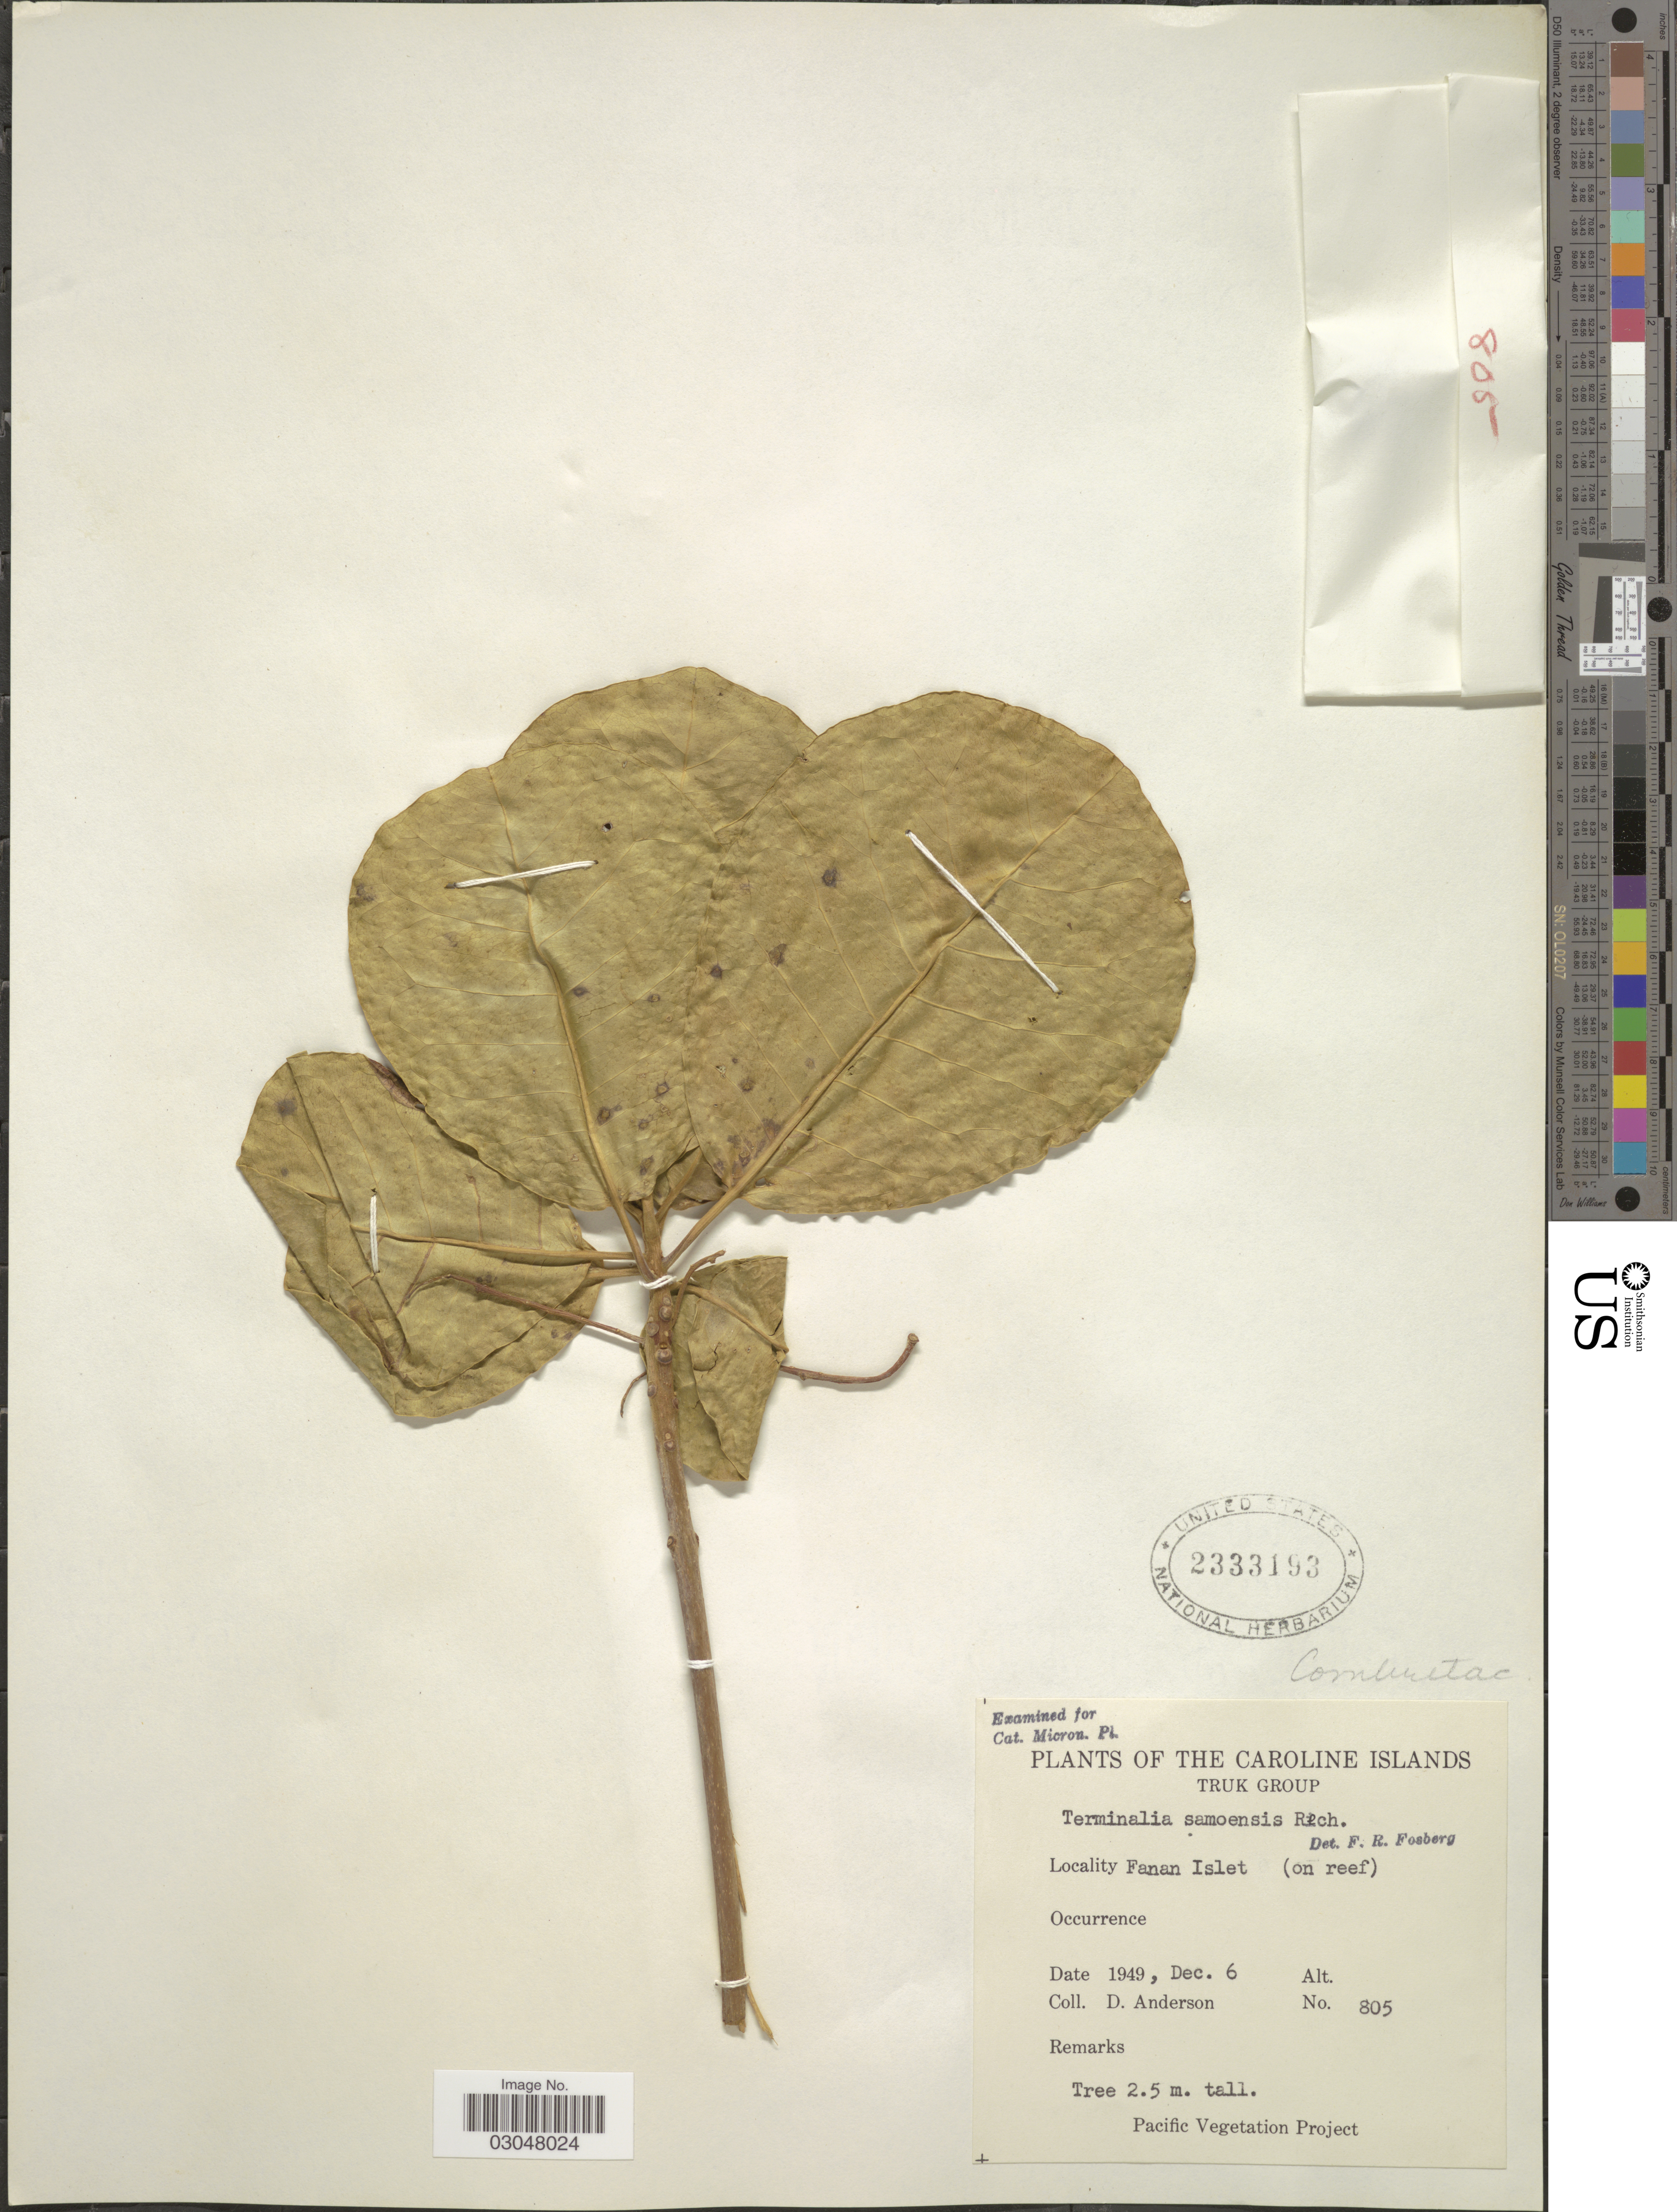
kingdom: Plantae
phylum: Tracheophyta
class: Magnoliopsida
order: Myrtales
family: Combretaceae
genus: Terminalia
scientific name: Terminalia samoensis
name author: Rech.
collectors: D. Anderson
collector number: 805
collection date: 1949-12-06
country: Micronesia, Federated States of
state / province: Truk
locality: Caroline Islands. Truk Group. Fanan Islet (on reef).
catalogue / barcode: US 2333193